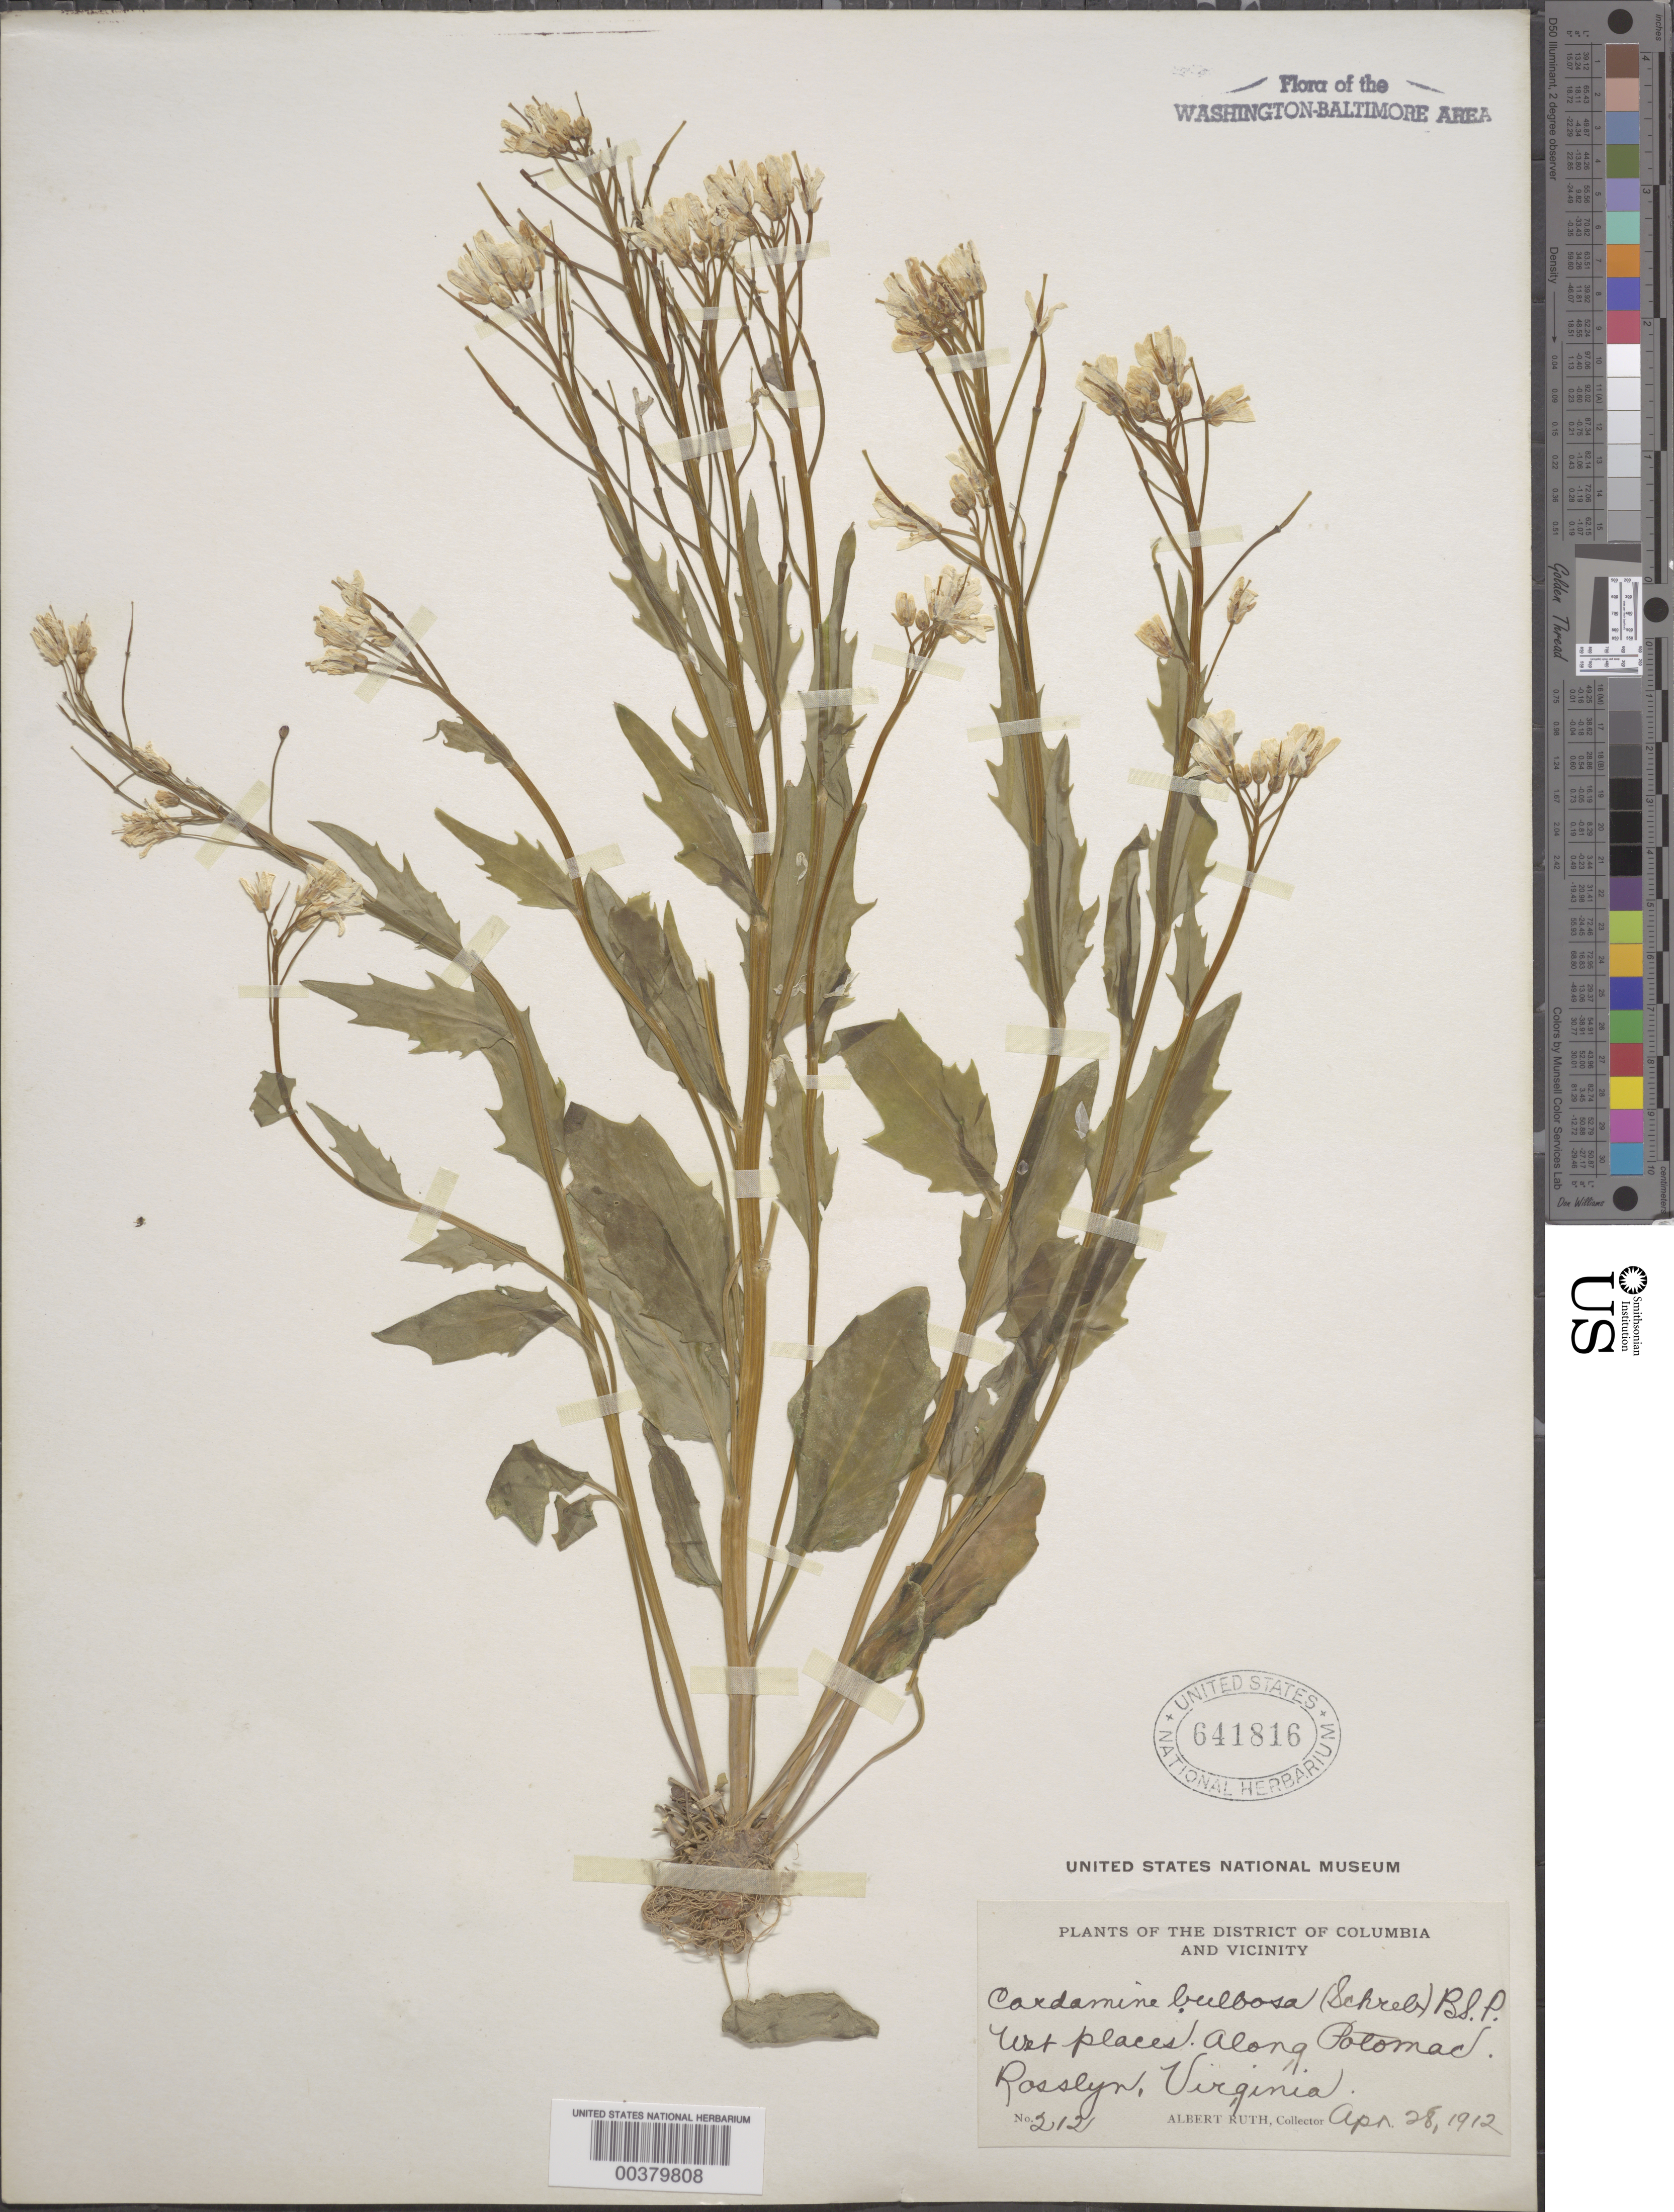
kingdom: Plantae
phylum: Tracheophyta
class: Magnoliopsida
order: Brassicales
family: Brassicaceae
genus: Cardamine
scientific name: Cardamine bulbosa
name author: (Schreb. ex Muhl.) Britton et al.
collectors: A. Ruth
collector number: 212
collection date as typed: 28 Apr 1912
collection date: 1912-04-28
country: United States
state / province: Virginia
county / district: Arlington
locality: Potomac Banks, Rosslyn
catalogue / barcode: US 641816